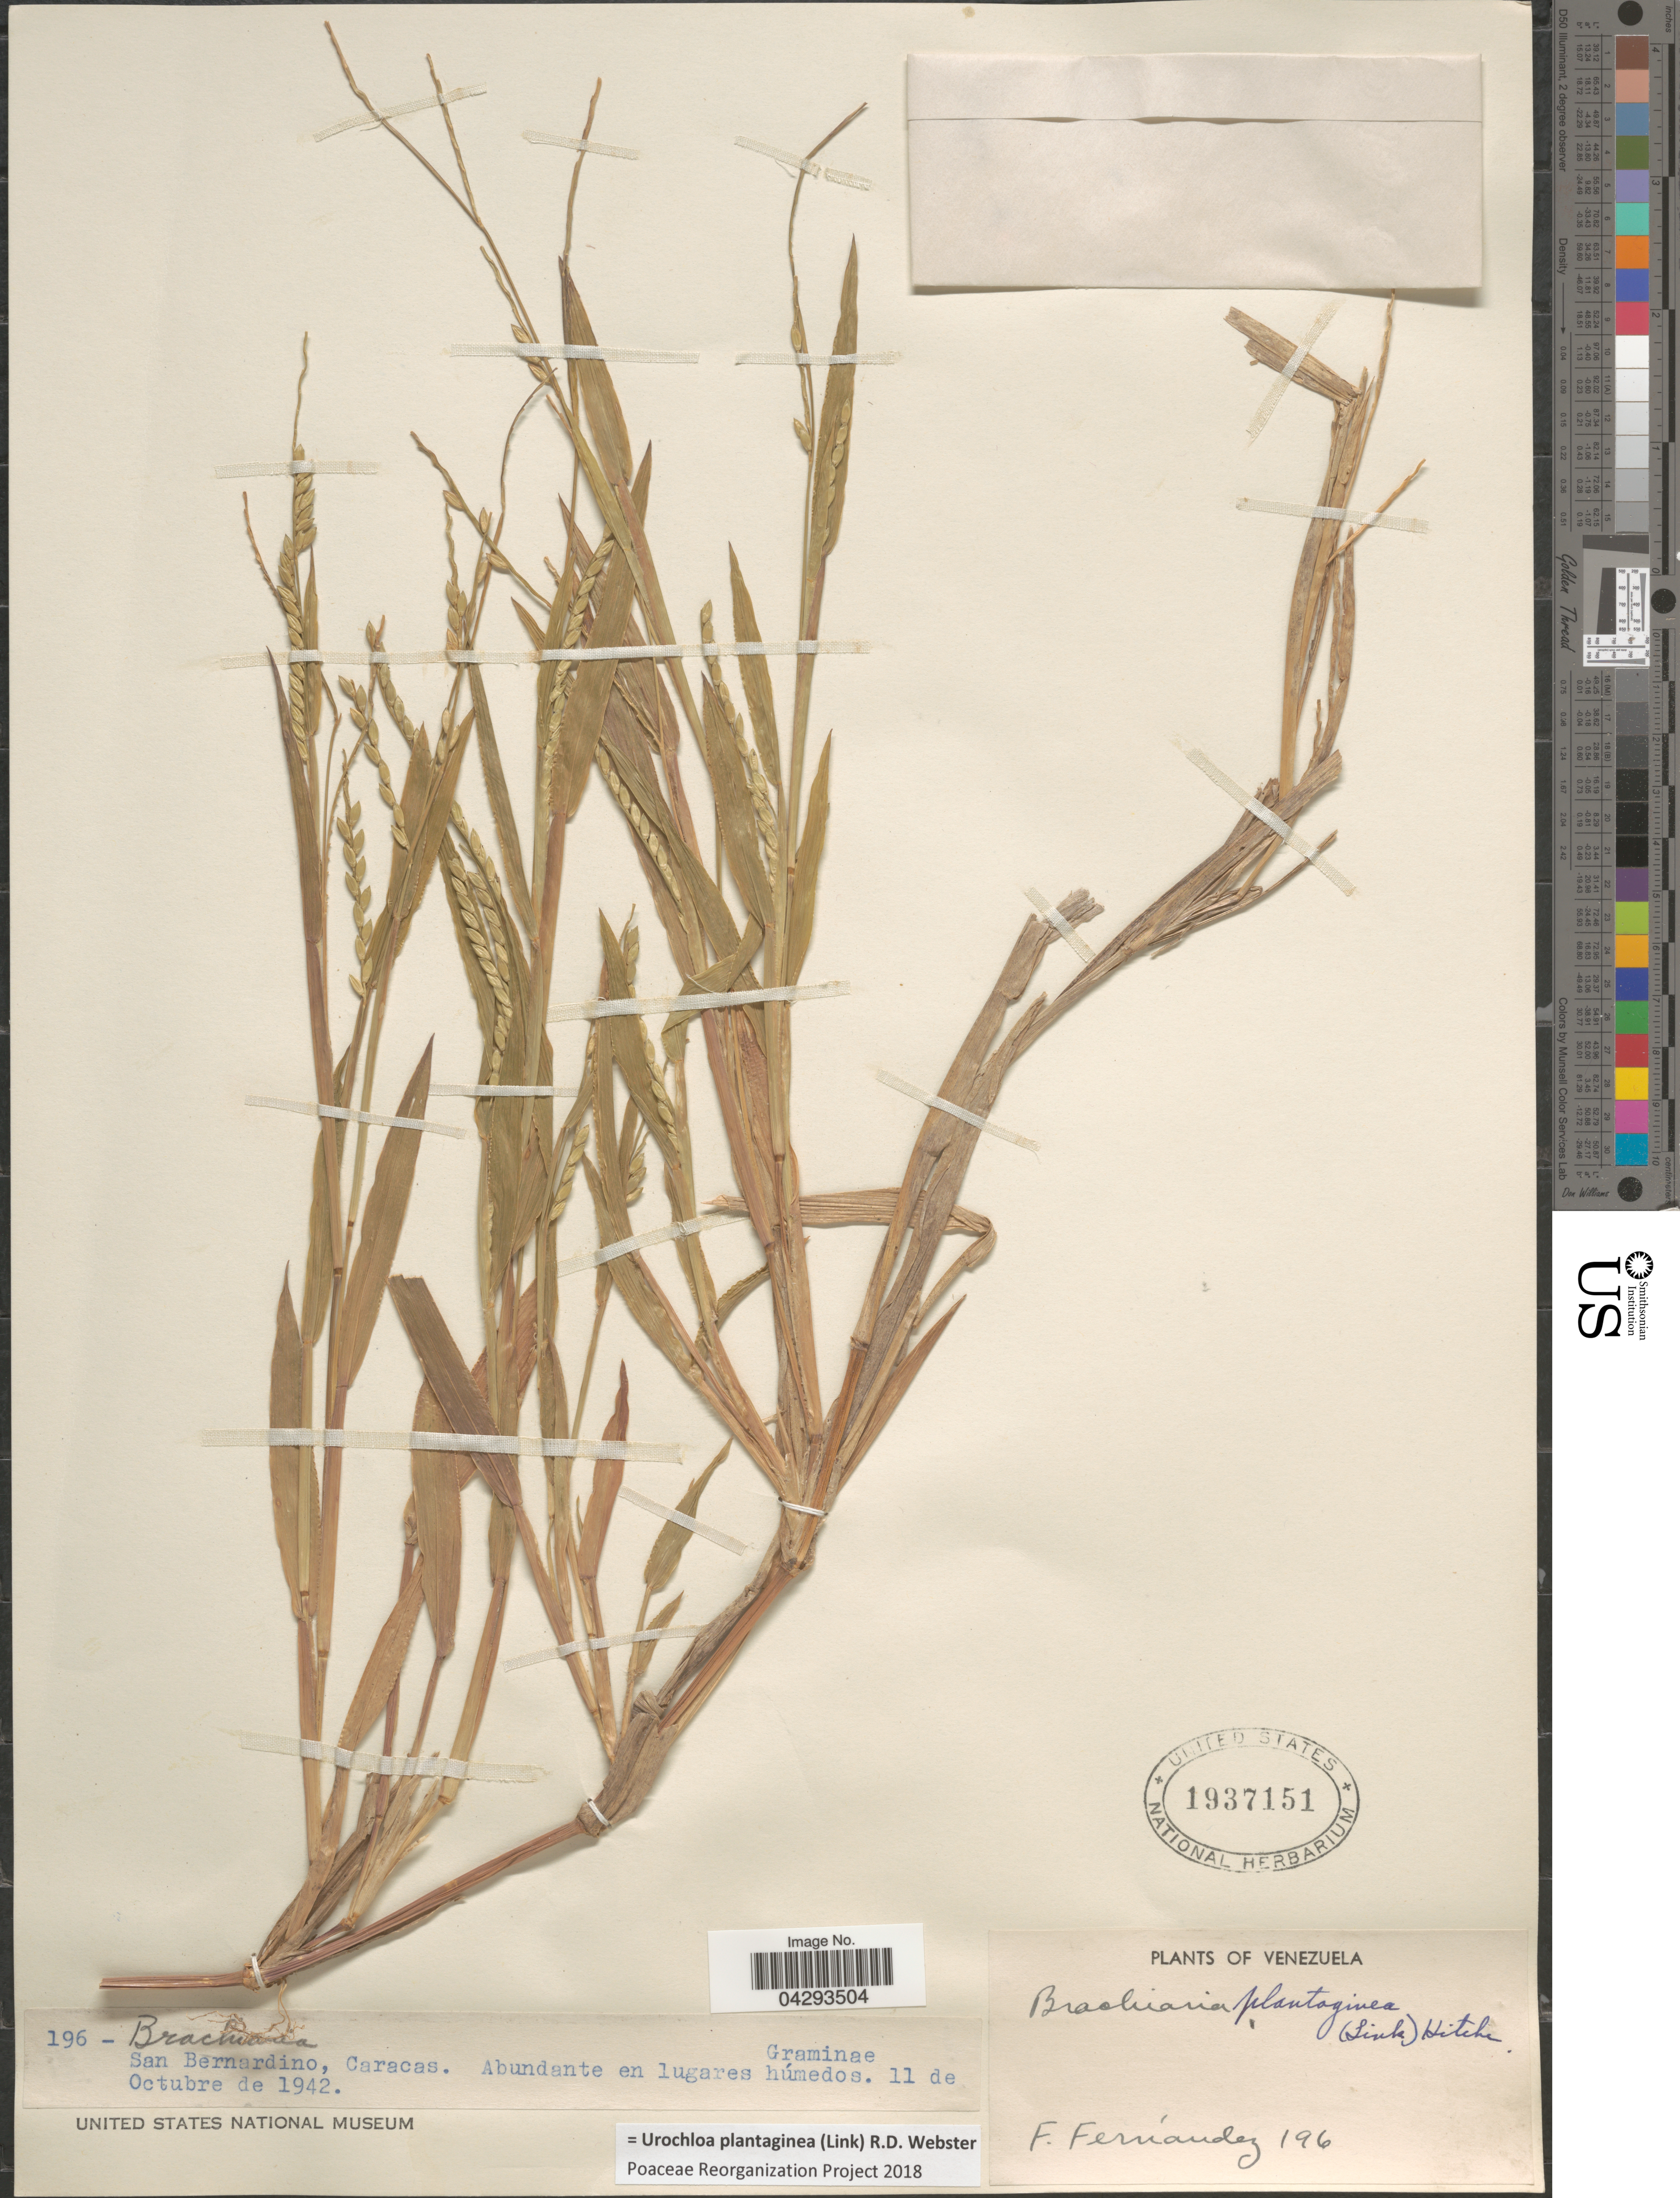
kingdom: Plantae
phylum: Tracheophyta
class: Liliopsida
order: Poales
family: Poaceae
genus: Urochloa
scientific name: Urochloa plantaginea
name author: (Link) R.D. Webster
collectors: F. Fernández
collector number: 196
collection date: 1942-10-11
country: Venezuela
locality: San Bernardino, Caracas.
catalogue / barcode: US 1937151